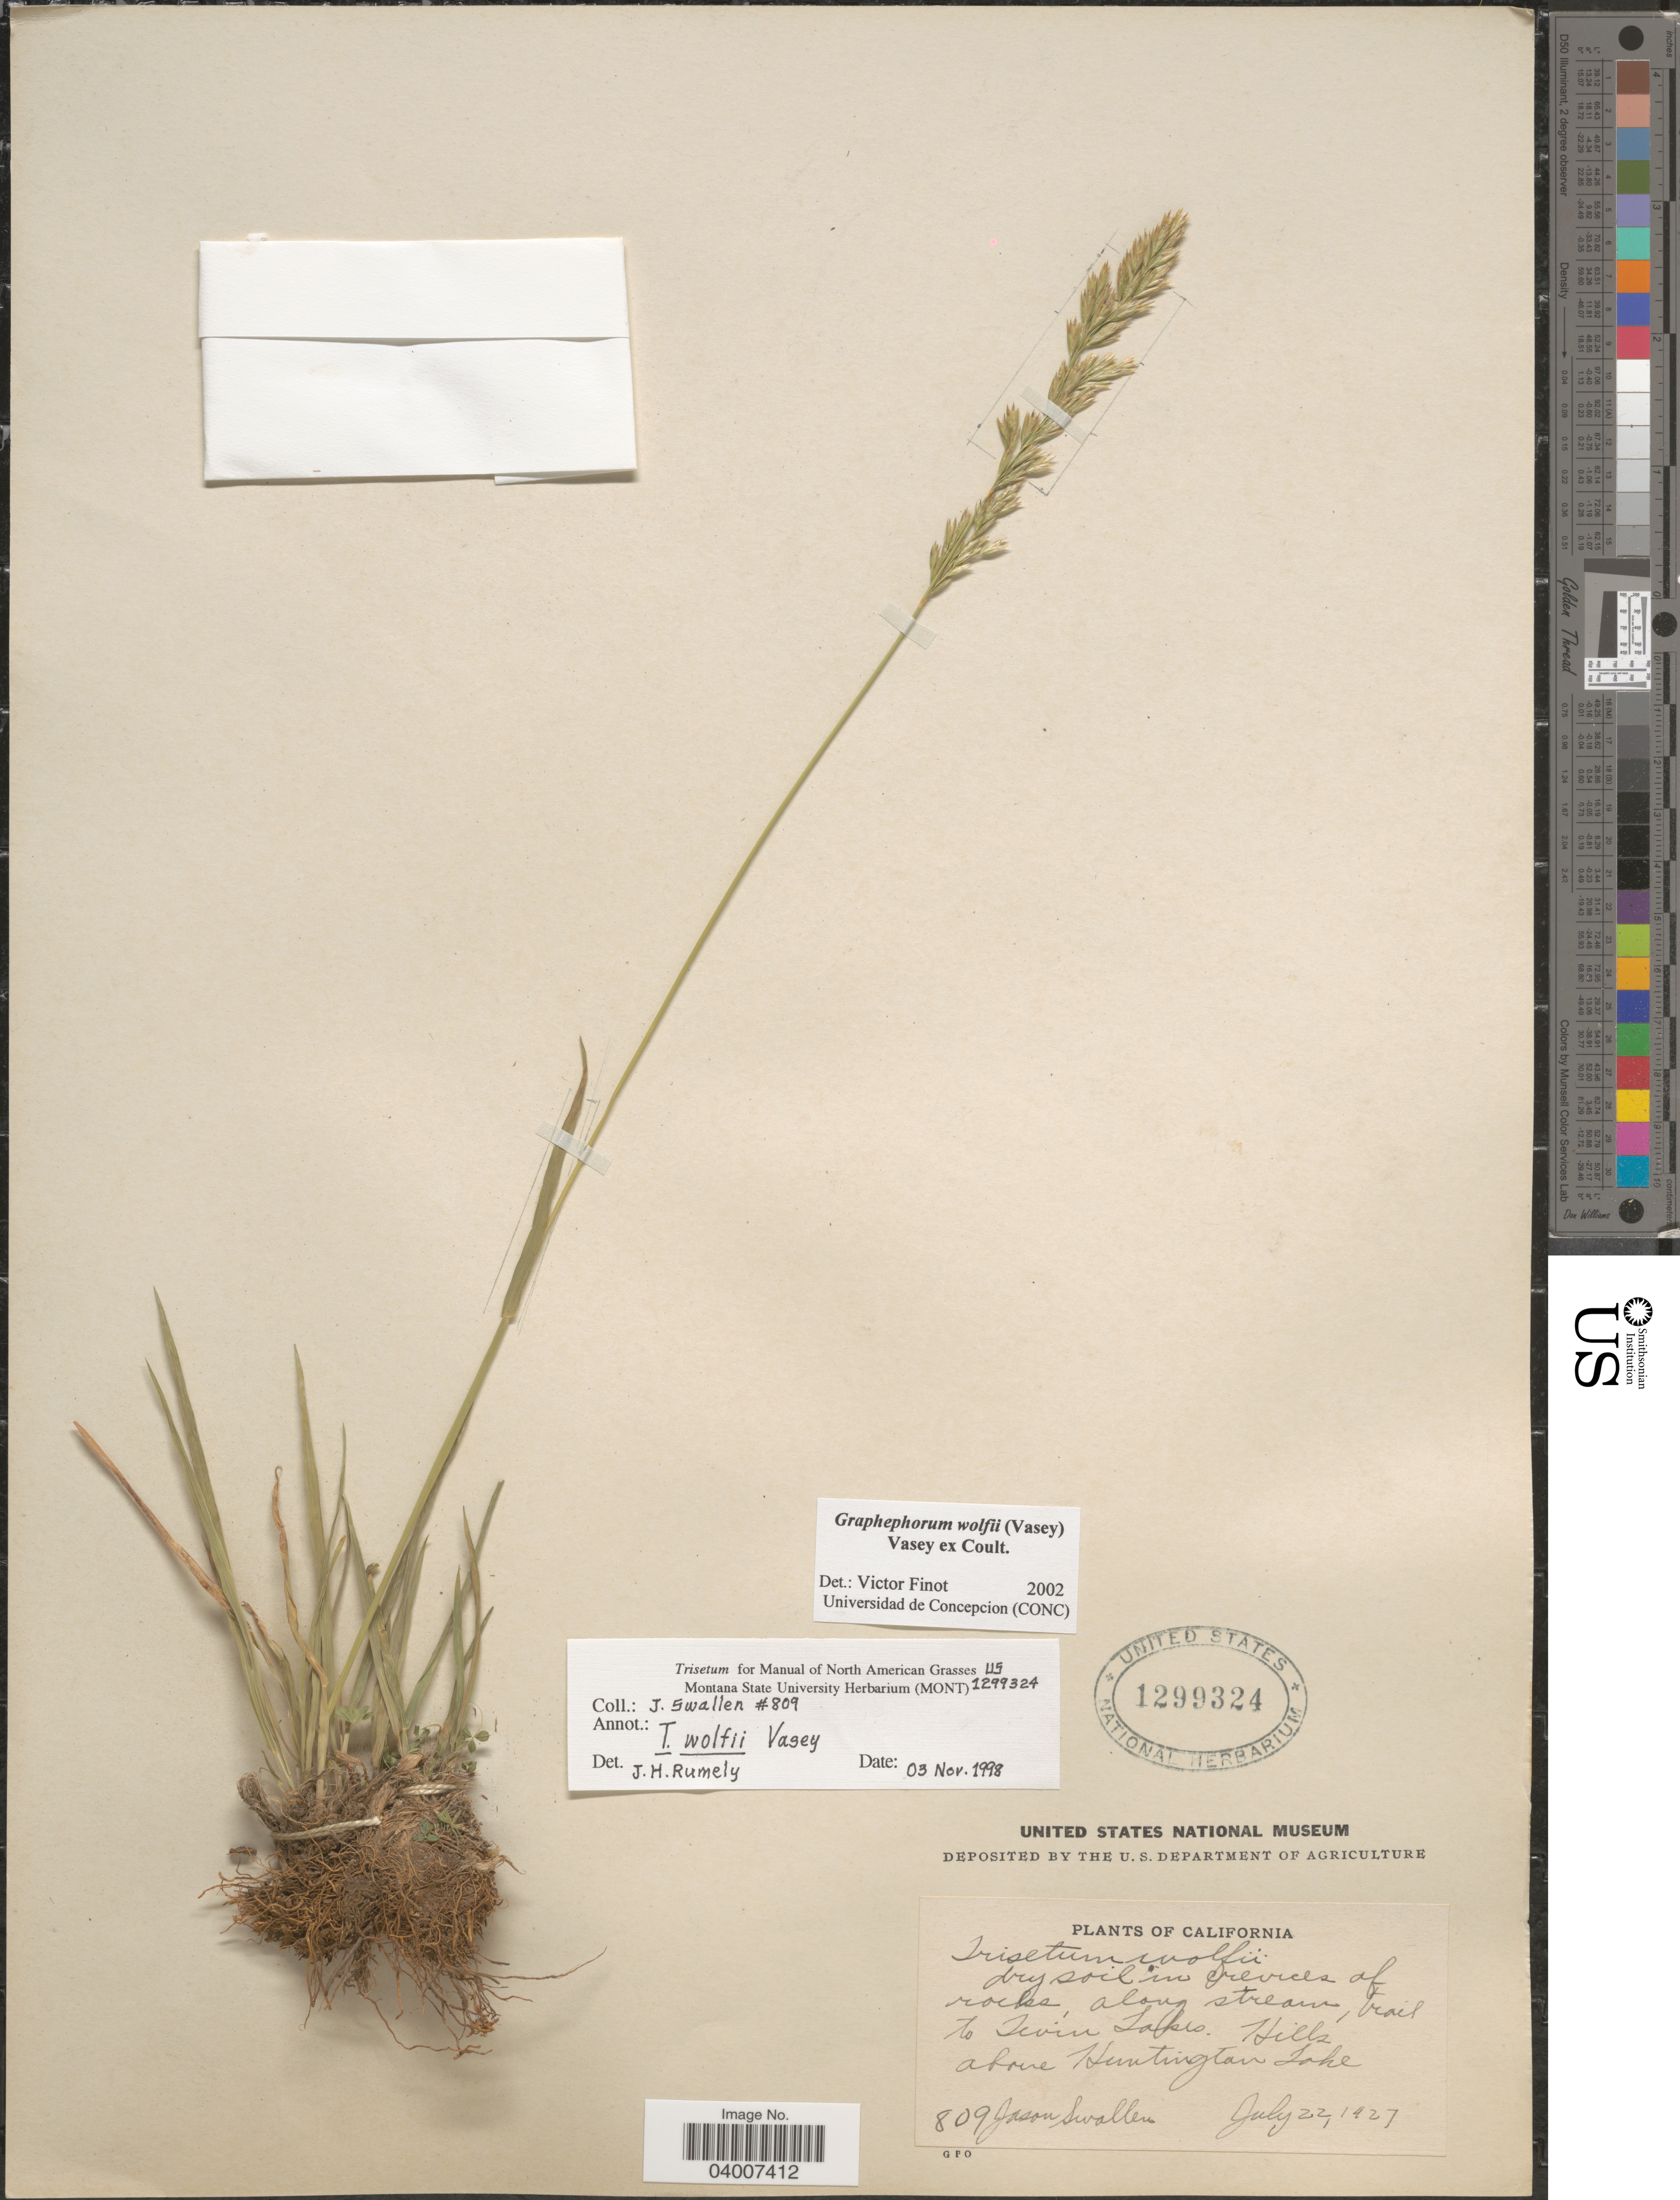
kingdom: Plantae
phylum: Tracheophyta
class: Liliopsida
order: Poales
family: Poaceae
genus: Graphephorum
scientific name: Graphephorum wolfii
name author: (E. Fourn.) Vasey ex Coult.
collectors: J. R. Swallen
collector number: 809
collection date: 1927-07-22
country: United States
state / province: California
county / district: Fresno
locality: Along stream, trail to Twin Lakes. Hills above Huntington Lake.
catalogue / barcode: US 1299324